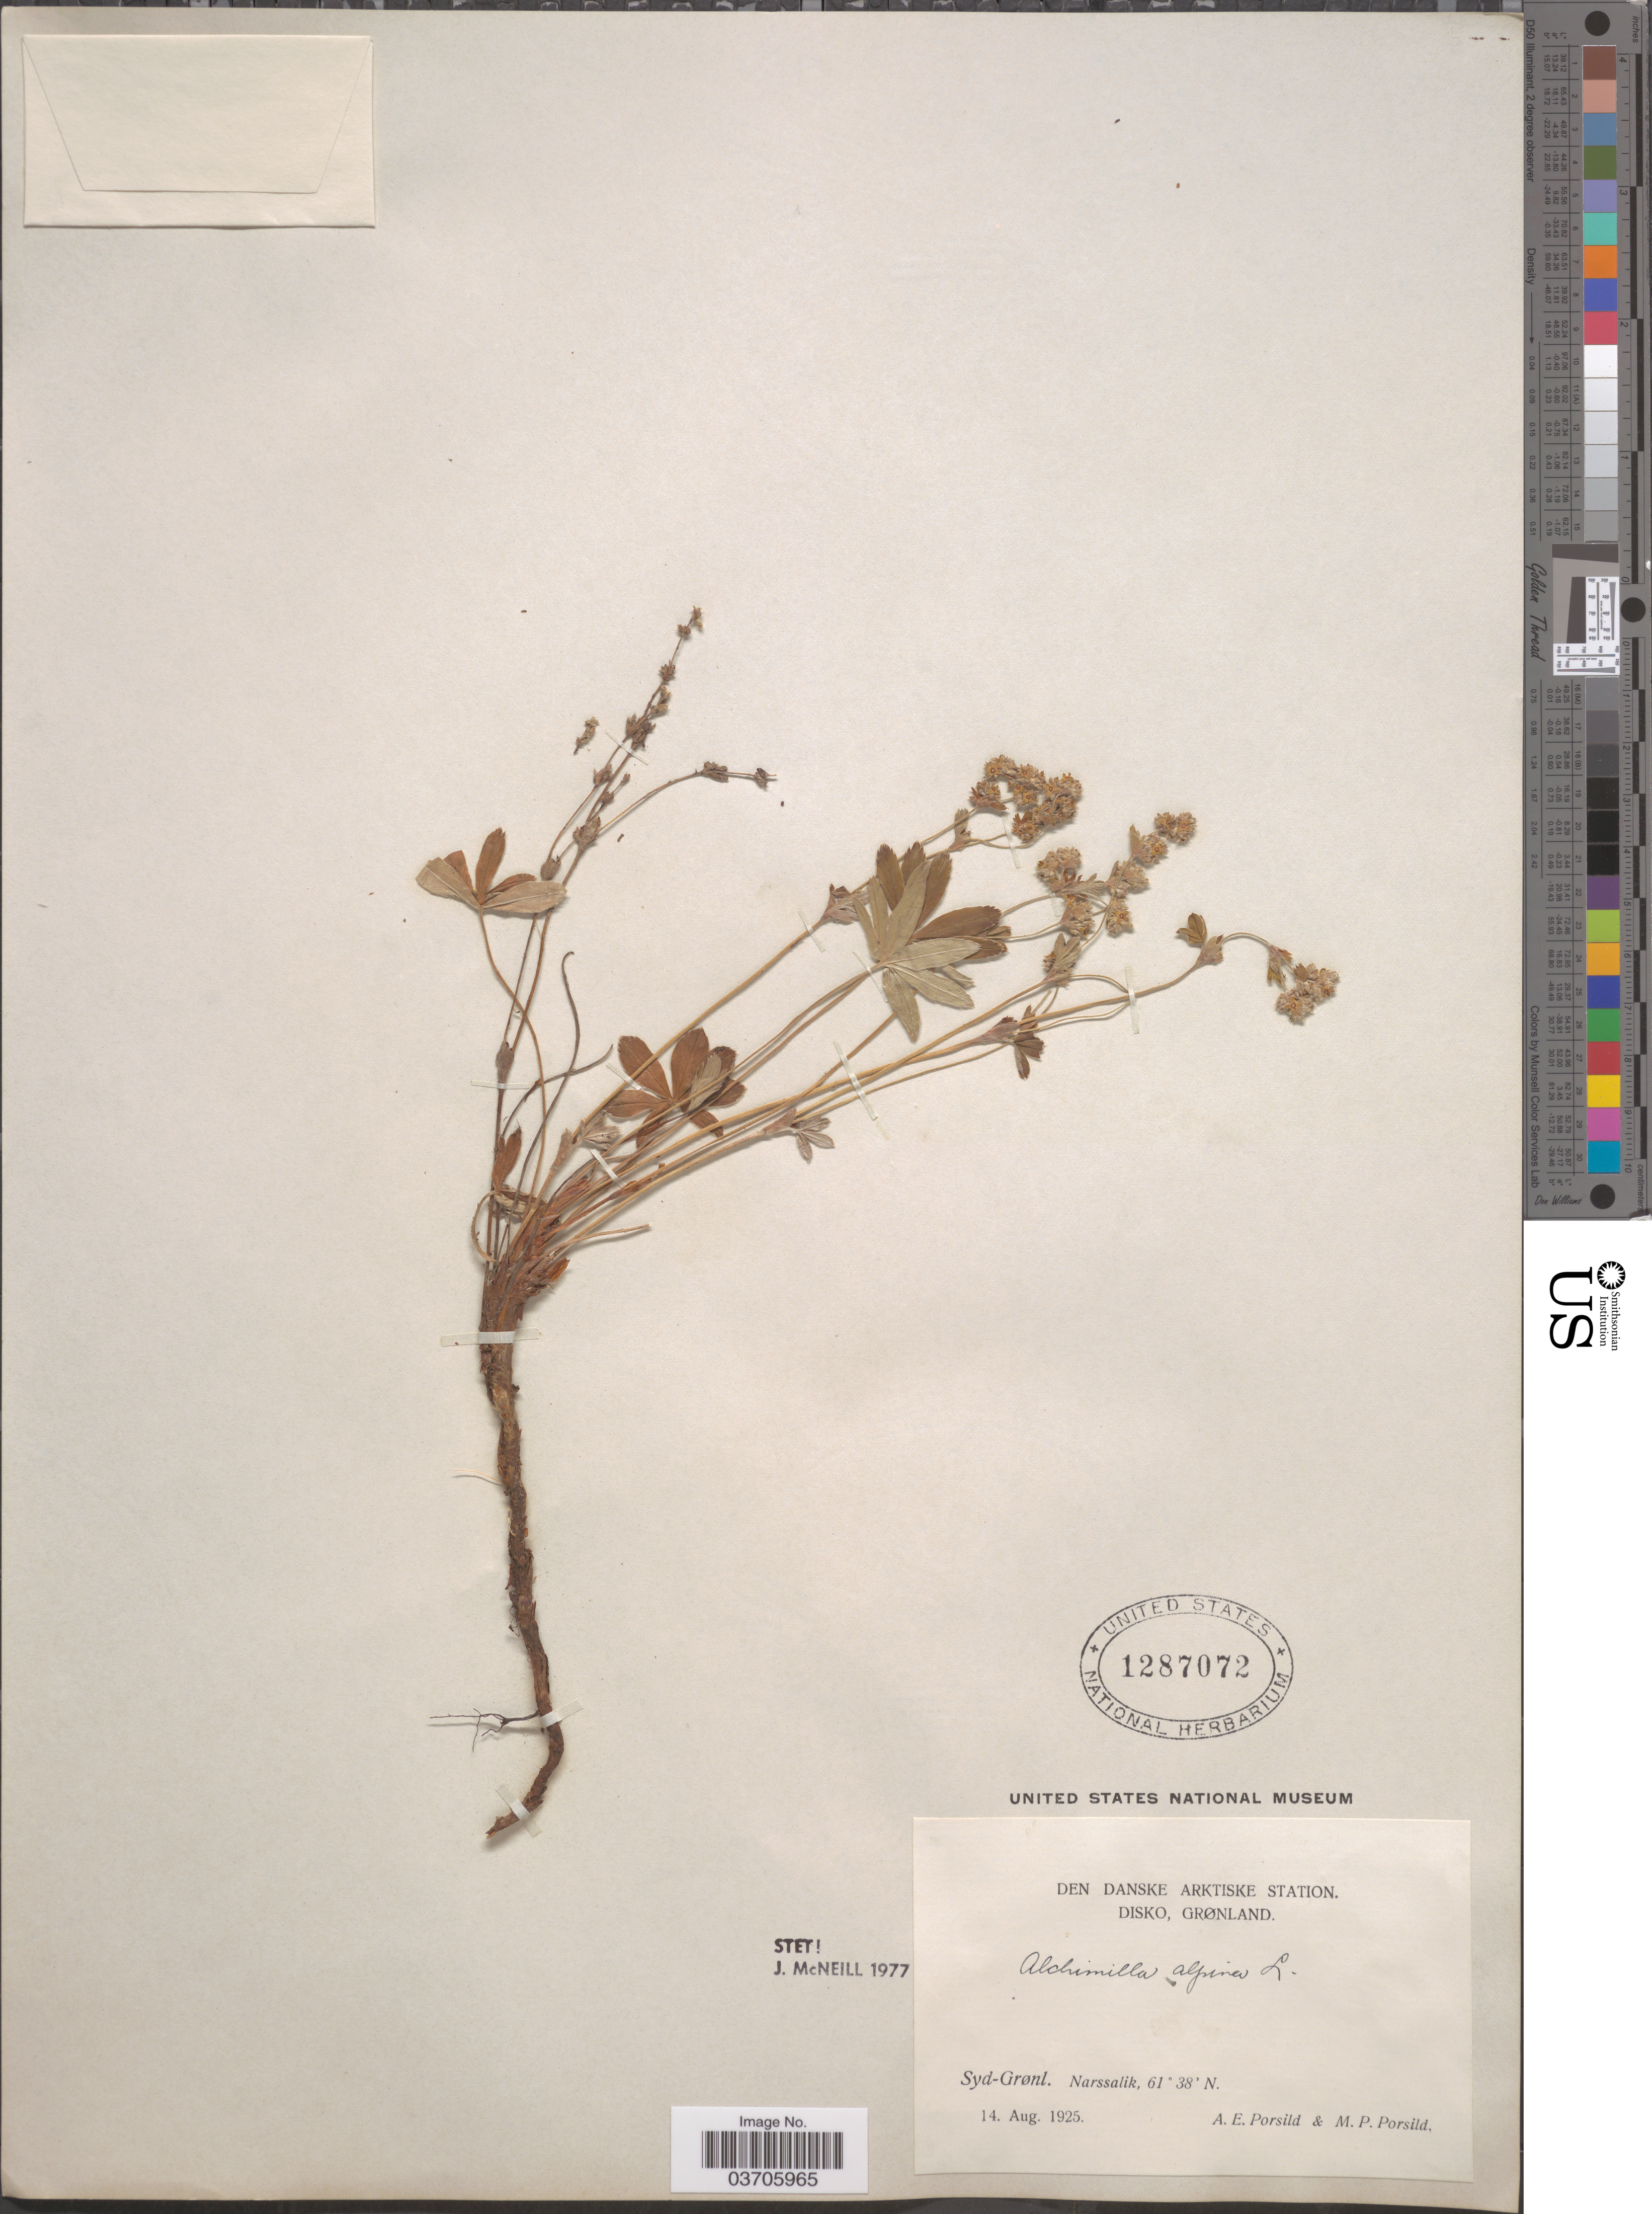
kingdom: Plantae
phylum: Tracheophyta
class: Magnoliopsida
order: Rosales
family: Rosaceae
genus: Alchemilla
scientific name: Alchemilla alpina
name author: L.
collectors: A. E. Porsild & M. P. Porsild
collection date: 1925-08-14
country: Greenland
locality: Den Danske Arktiske Station. Disko, Grønland. Syd-Grønl. Narssalik.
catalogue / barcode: US 1287072